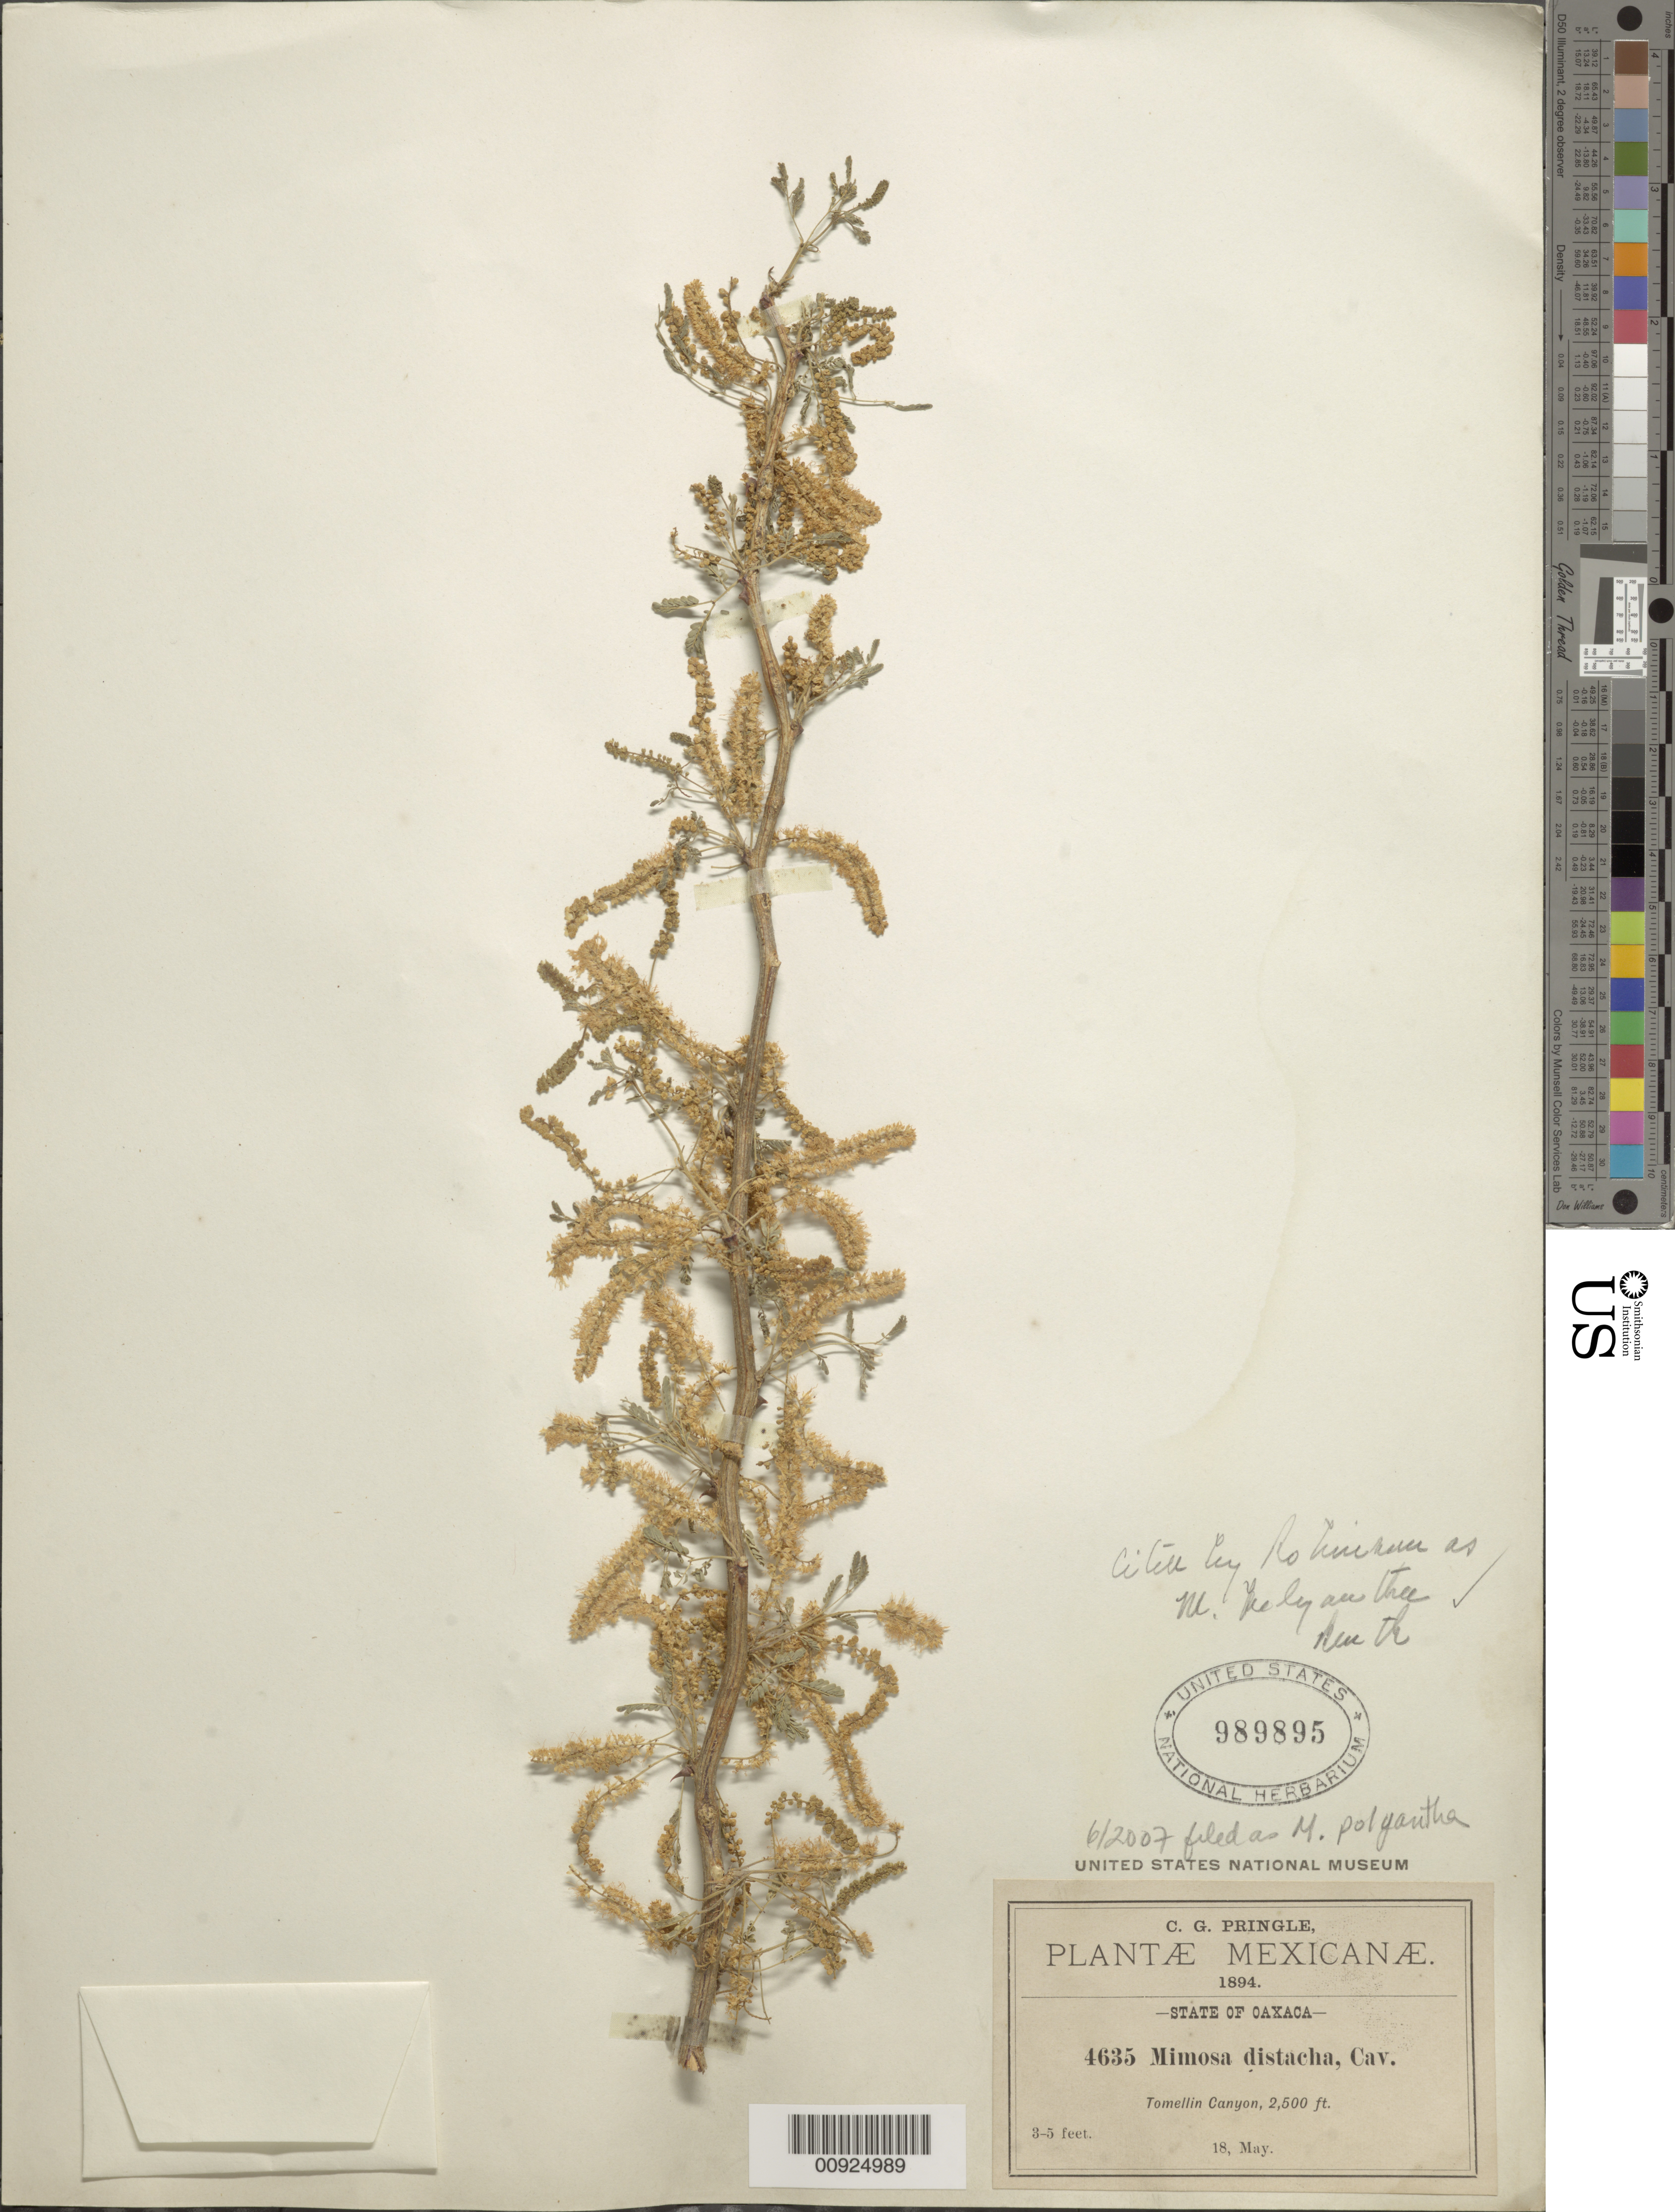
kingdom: Plantae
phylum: Tracheophyta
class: Magnoliopsida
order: Fabales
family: Fabaceae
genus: Mimosa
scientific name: Mimosa polyantha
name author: Benth.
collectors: C. G. Pringle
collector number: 4635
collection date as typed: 18 May 1894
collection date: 1894-05-18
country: Mexico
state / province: Oaxaca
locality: Tomellin Canyon, State of Oaxaca.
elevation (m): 762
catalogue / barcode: US 989895